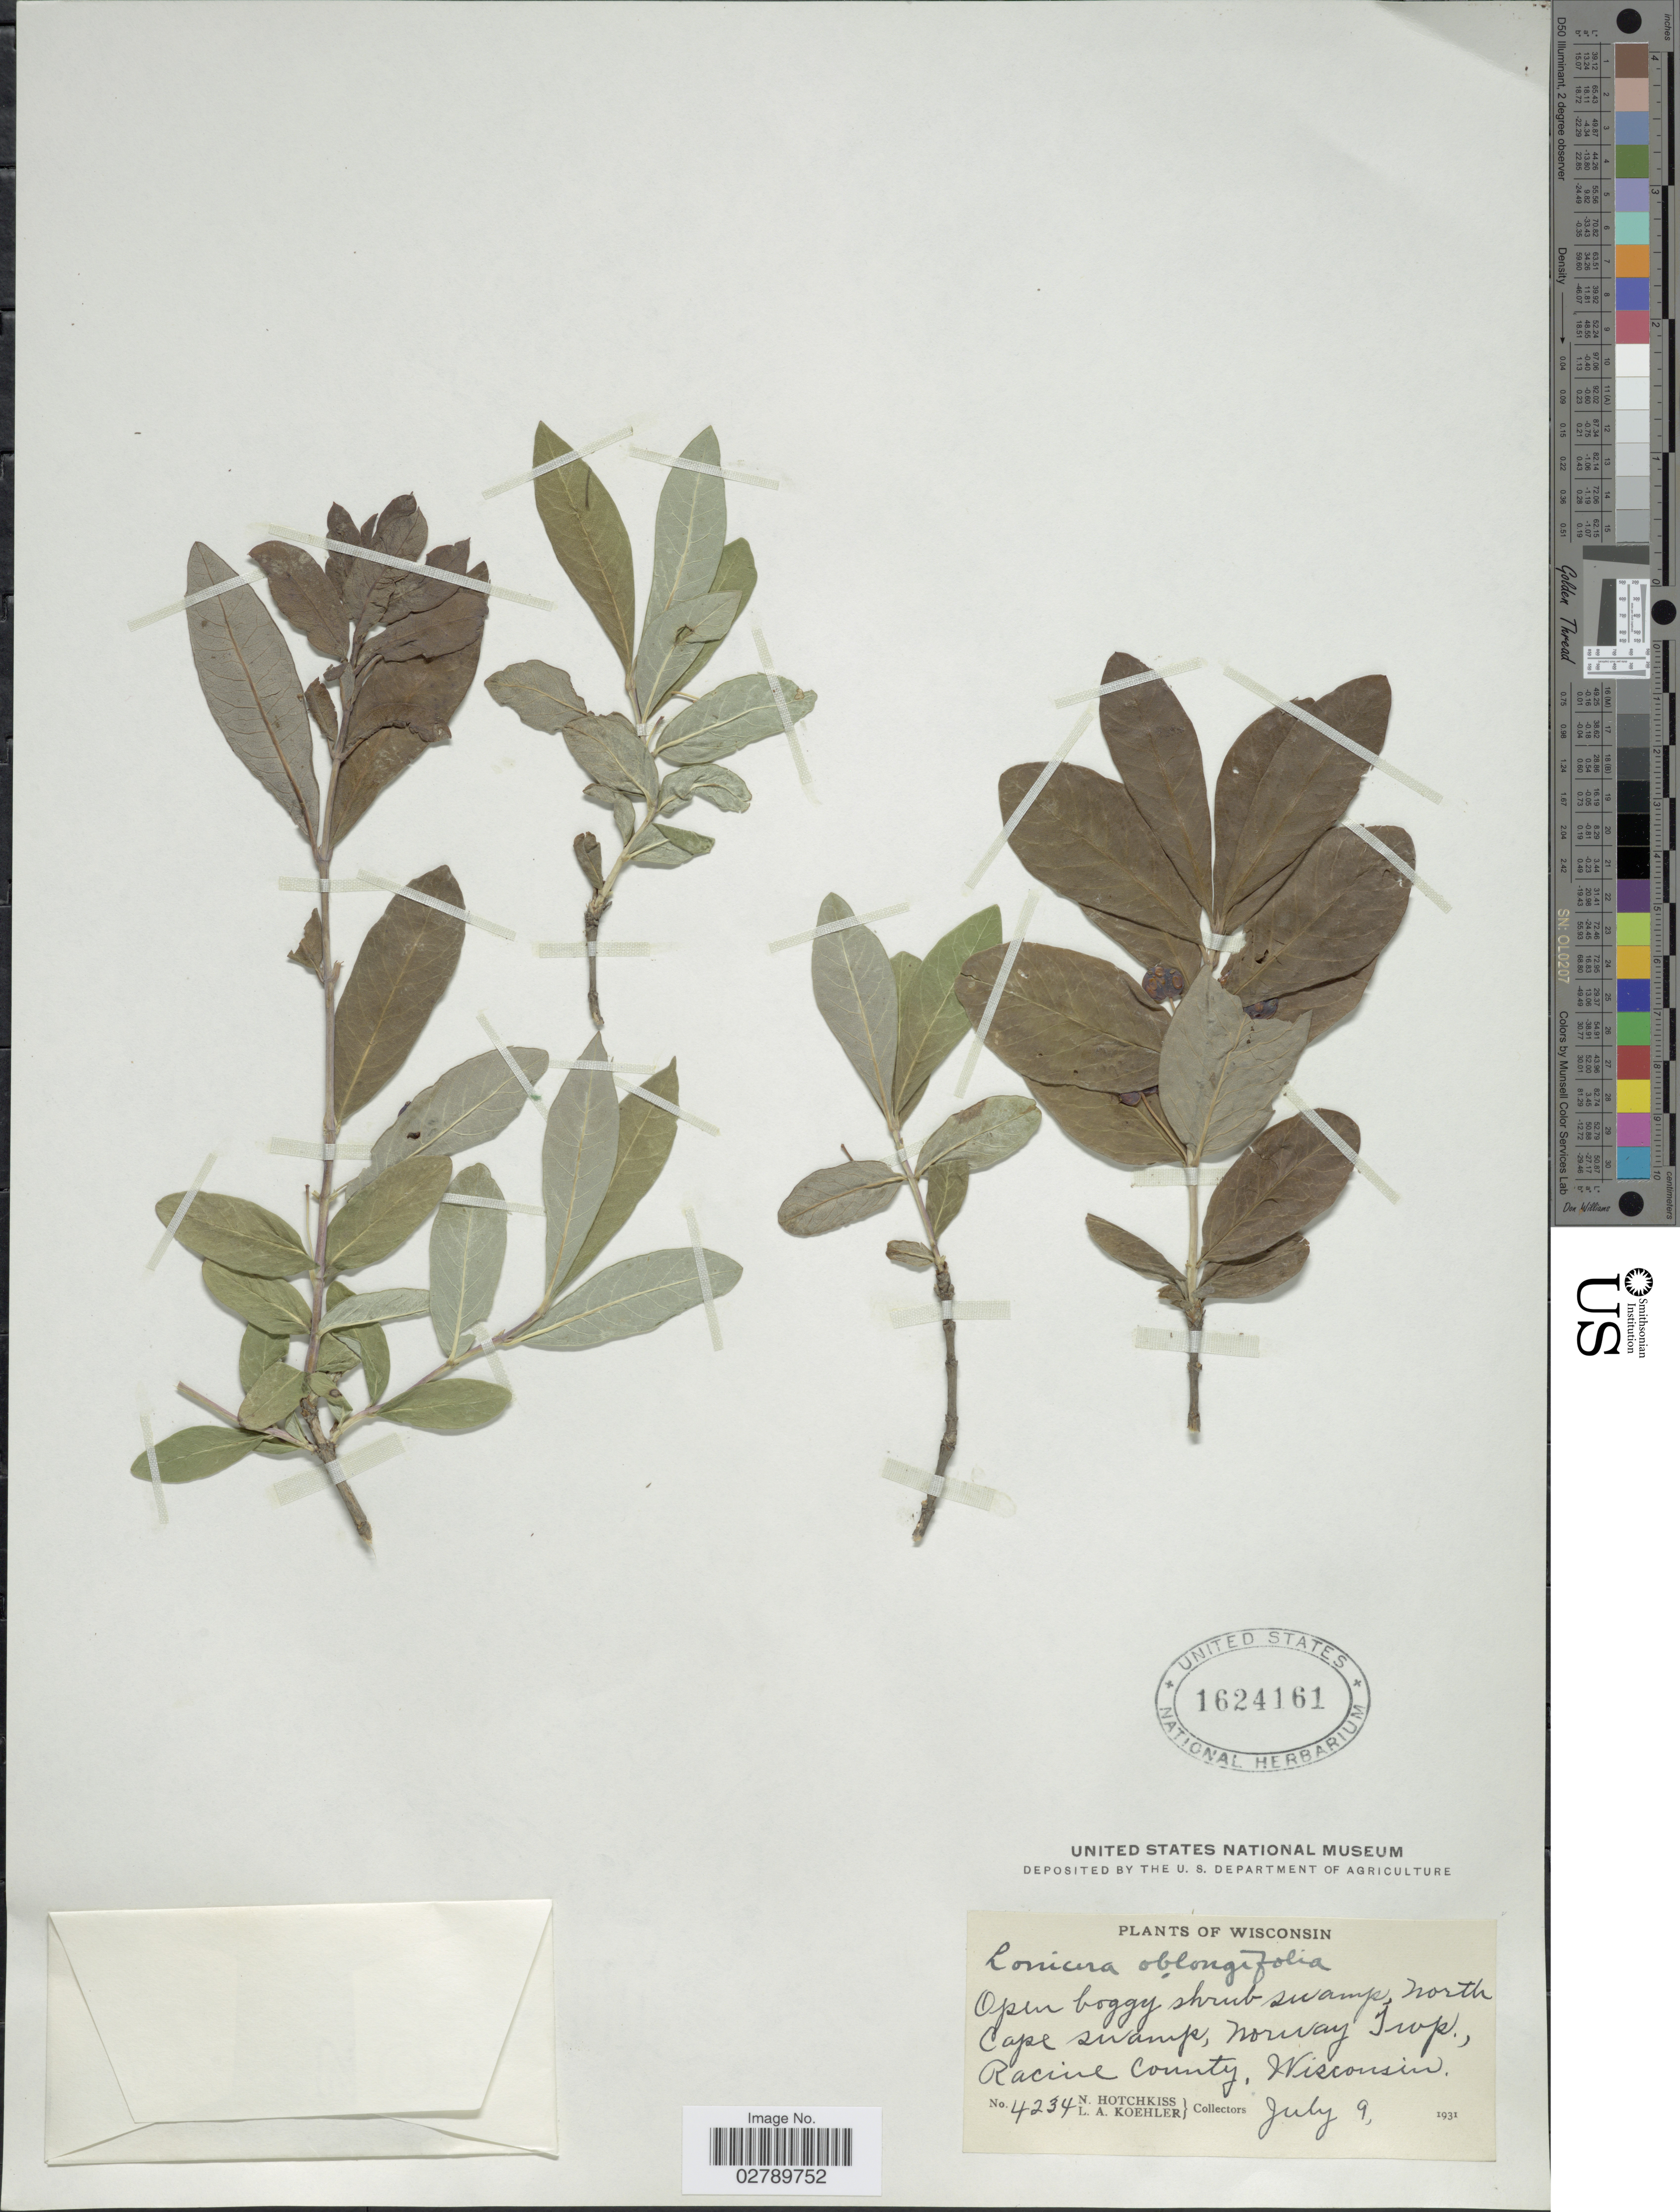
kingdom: Plantae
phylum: Tracheophyta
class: Magnoliopsida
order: Dipsacales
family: Caprifoliaceae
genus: Lonicera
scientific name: Lonicera oblongifolia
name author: Hook.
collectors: N. Hotchkiss & L. Koehler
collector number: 4234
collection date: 1931-07-09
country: United States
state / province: Wisconsin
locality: Open boggy shrub swamp, North Cape Swamp, Norway Twp., Racine County.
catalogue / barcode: US 1624161